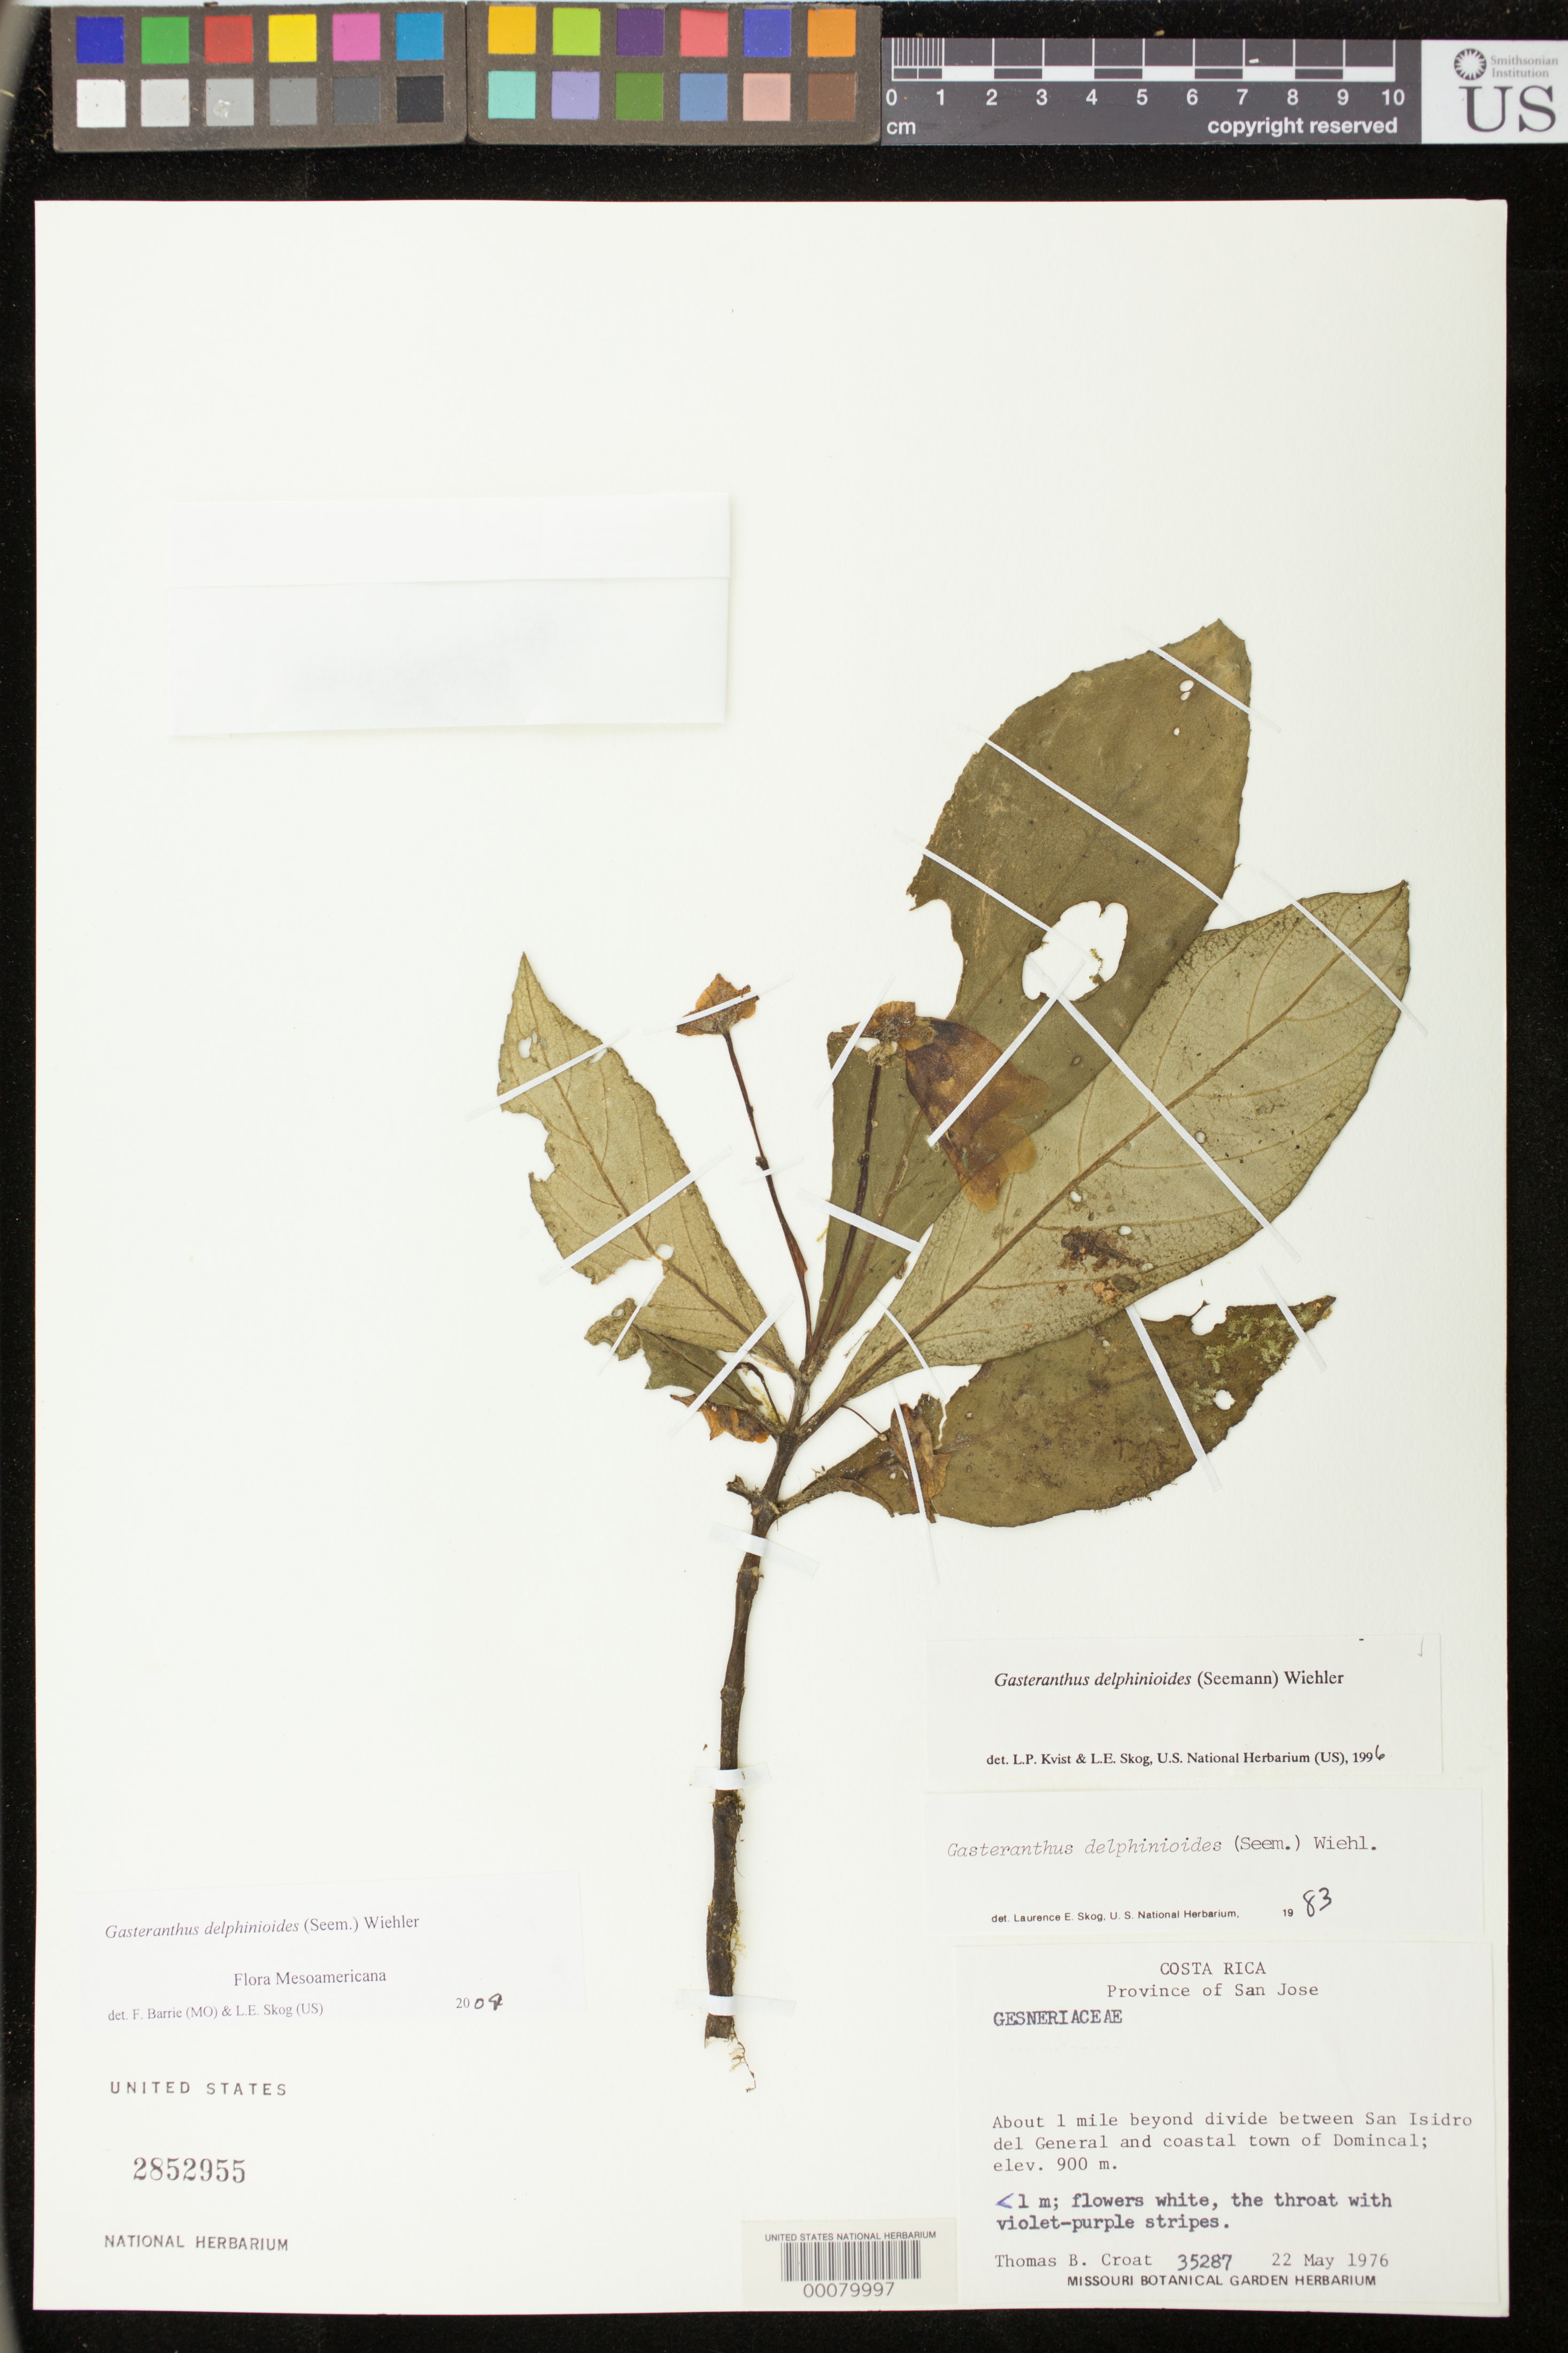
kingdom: Plantae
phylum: Tracheophyta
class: Magnoliopsida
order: Lamiales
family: Gesneriaceae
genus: Gasteranthus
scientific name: Gasteranthus delphinioides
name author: (Seem.) Wiehler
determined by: Skog, Laurence E.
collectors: T. B. Croat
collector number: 35287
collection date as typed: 22 May 1976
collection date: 1976-05-22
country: Costa Rica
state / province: San José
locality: About 1 mile beyond divide between San Isidro del General and coastal town of Domincal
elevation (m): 900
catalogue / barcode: US 2852955